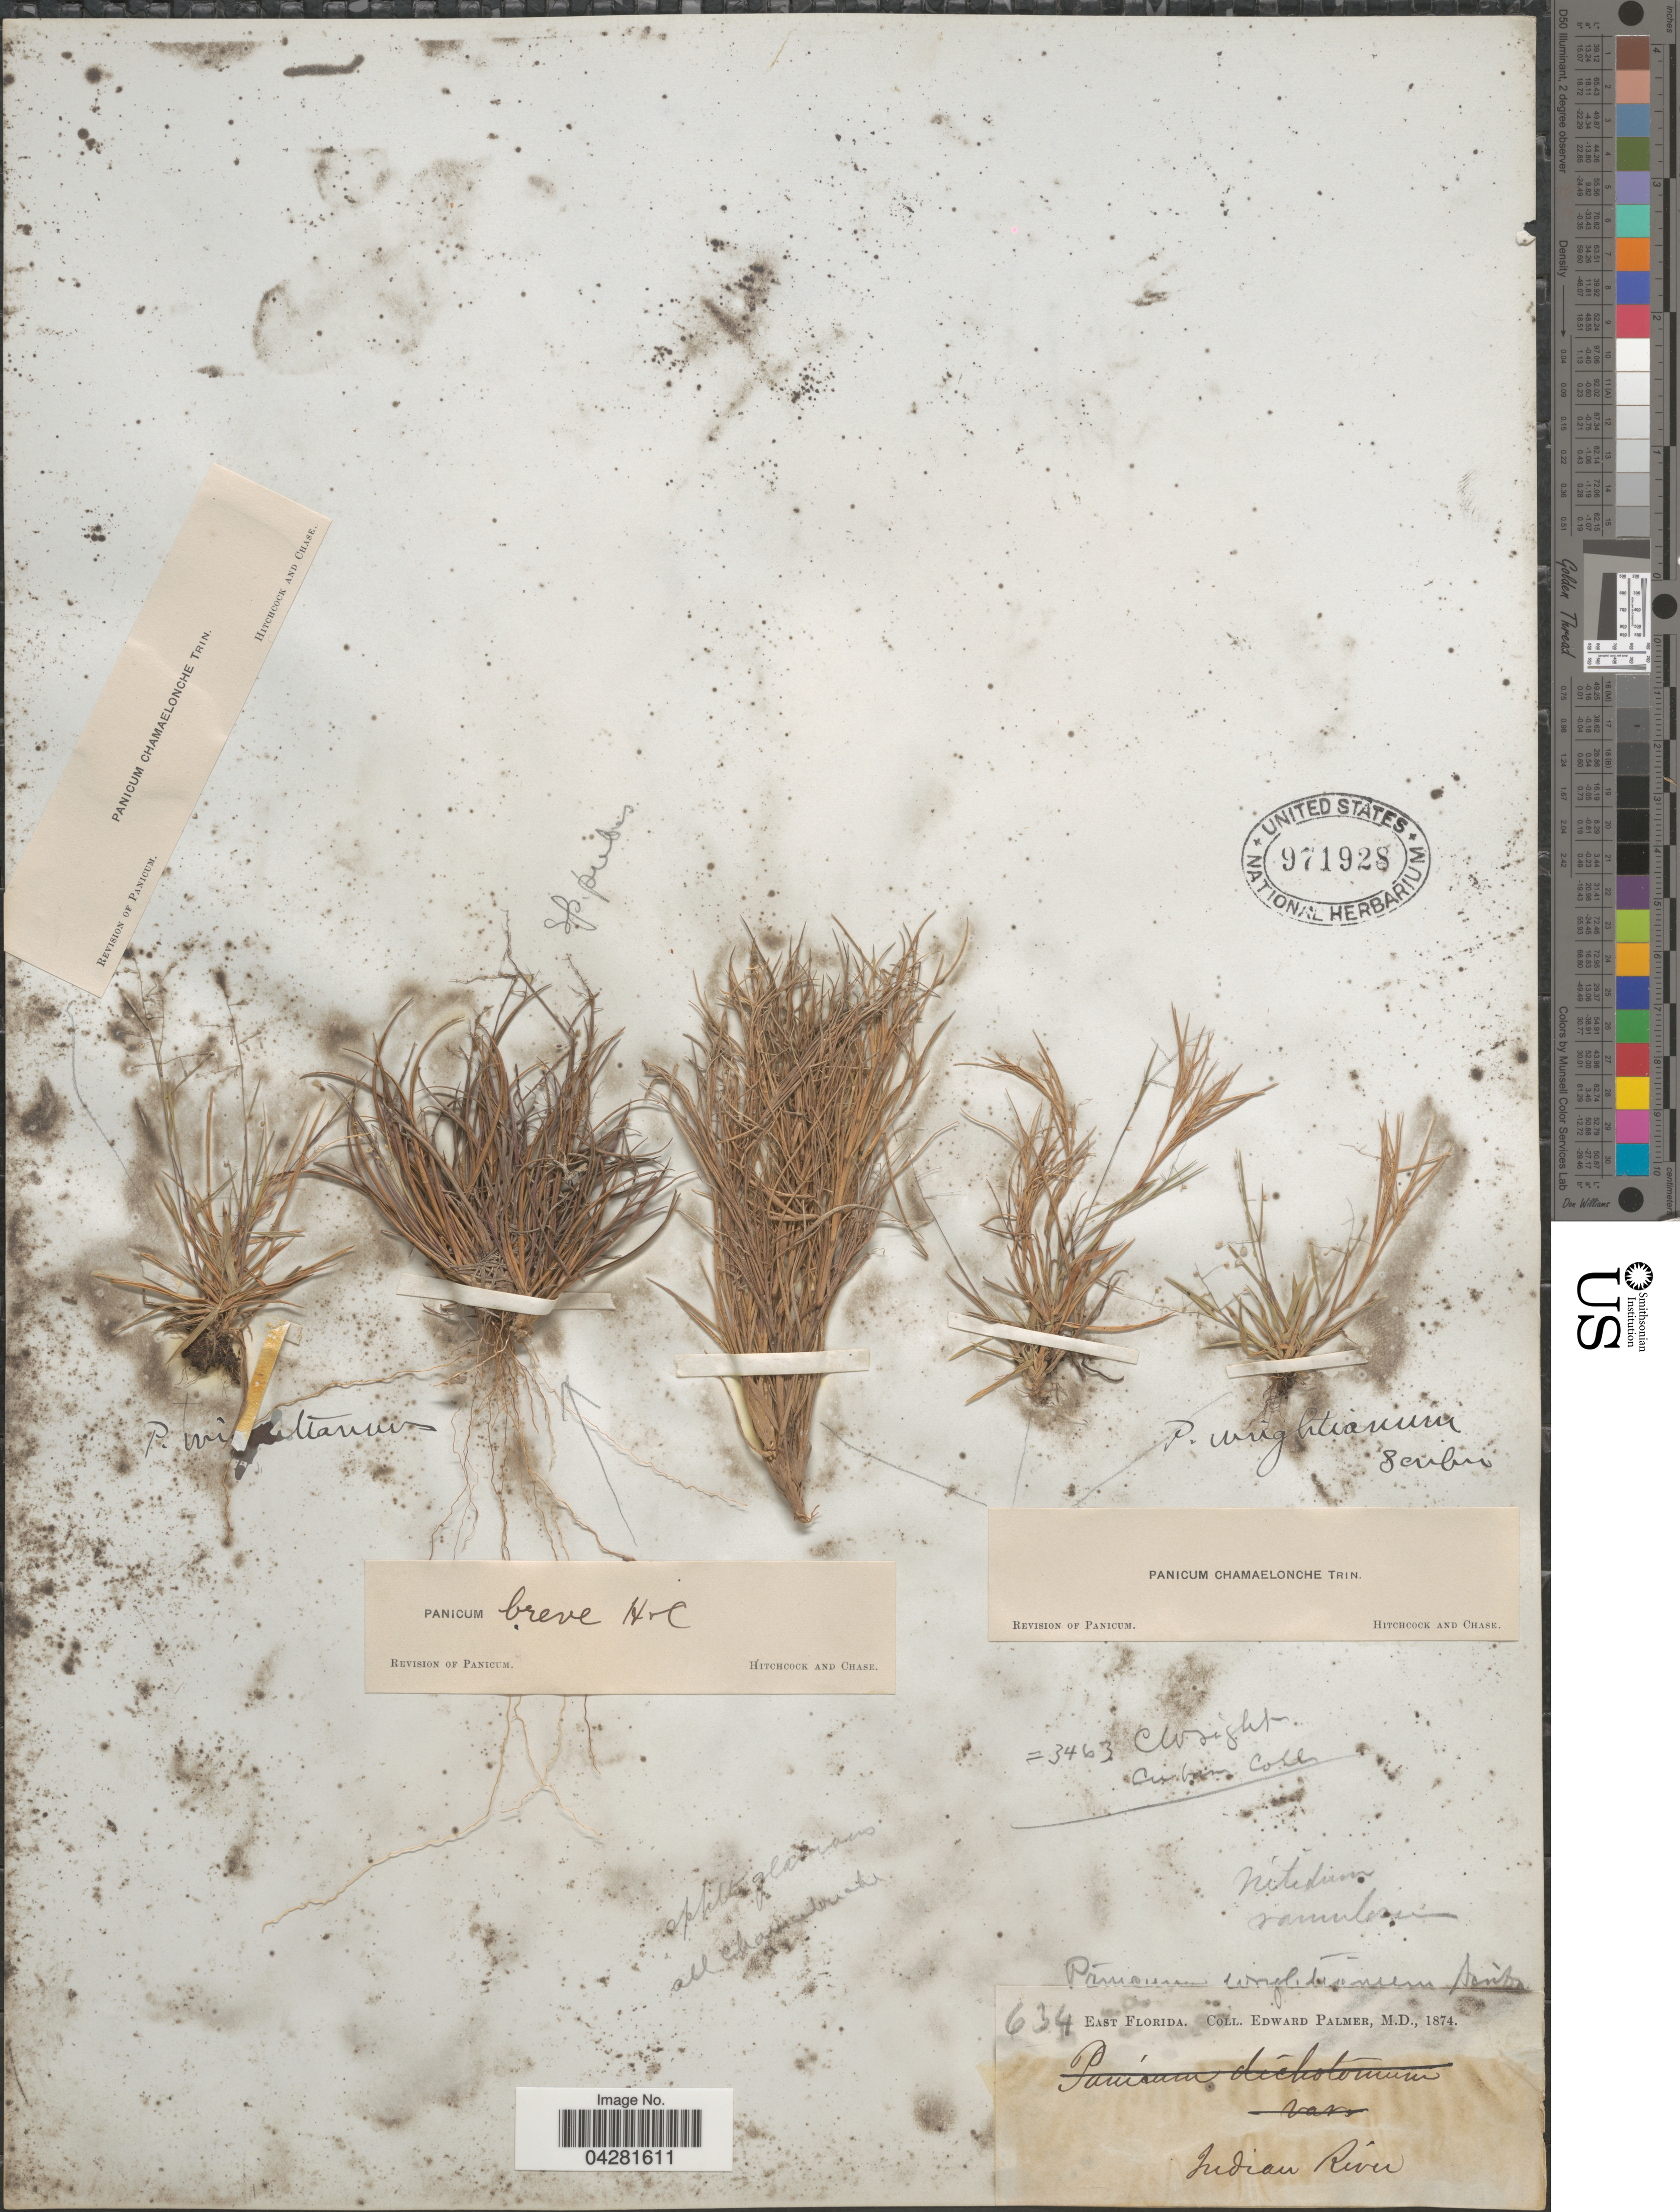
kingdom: Plantae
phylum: Tracheophyta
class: Liliopsida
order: Poales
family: Poaceae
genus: Dichanthelium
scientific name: Dichanthelium ensifolium var. breve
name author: (Hitchc. & Chase) B.F. Hansen & Wunderlin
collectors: E. Palmer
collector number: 634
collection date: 1874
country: United States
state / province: Florida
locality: East Florida. Indian River.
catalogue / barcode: US 971928